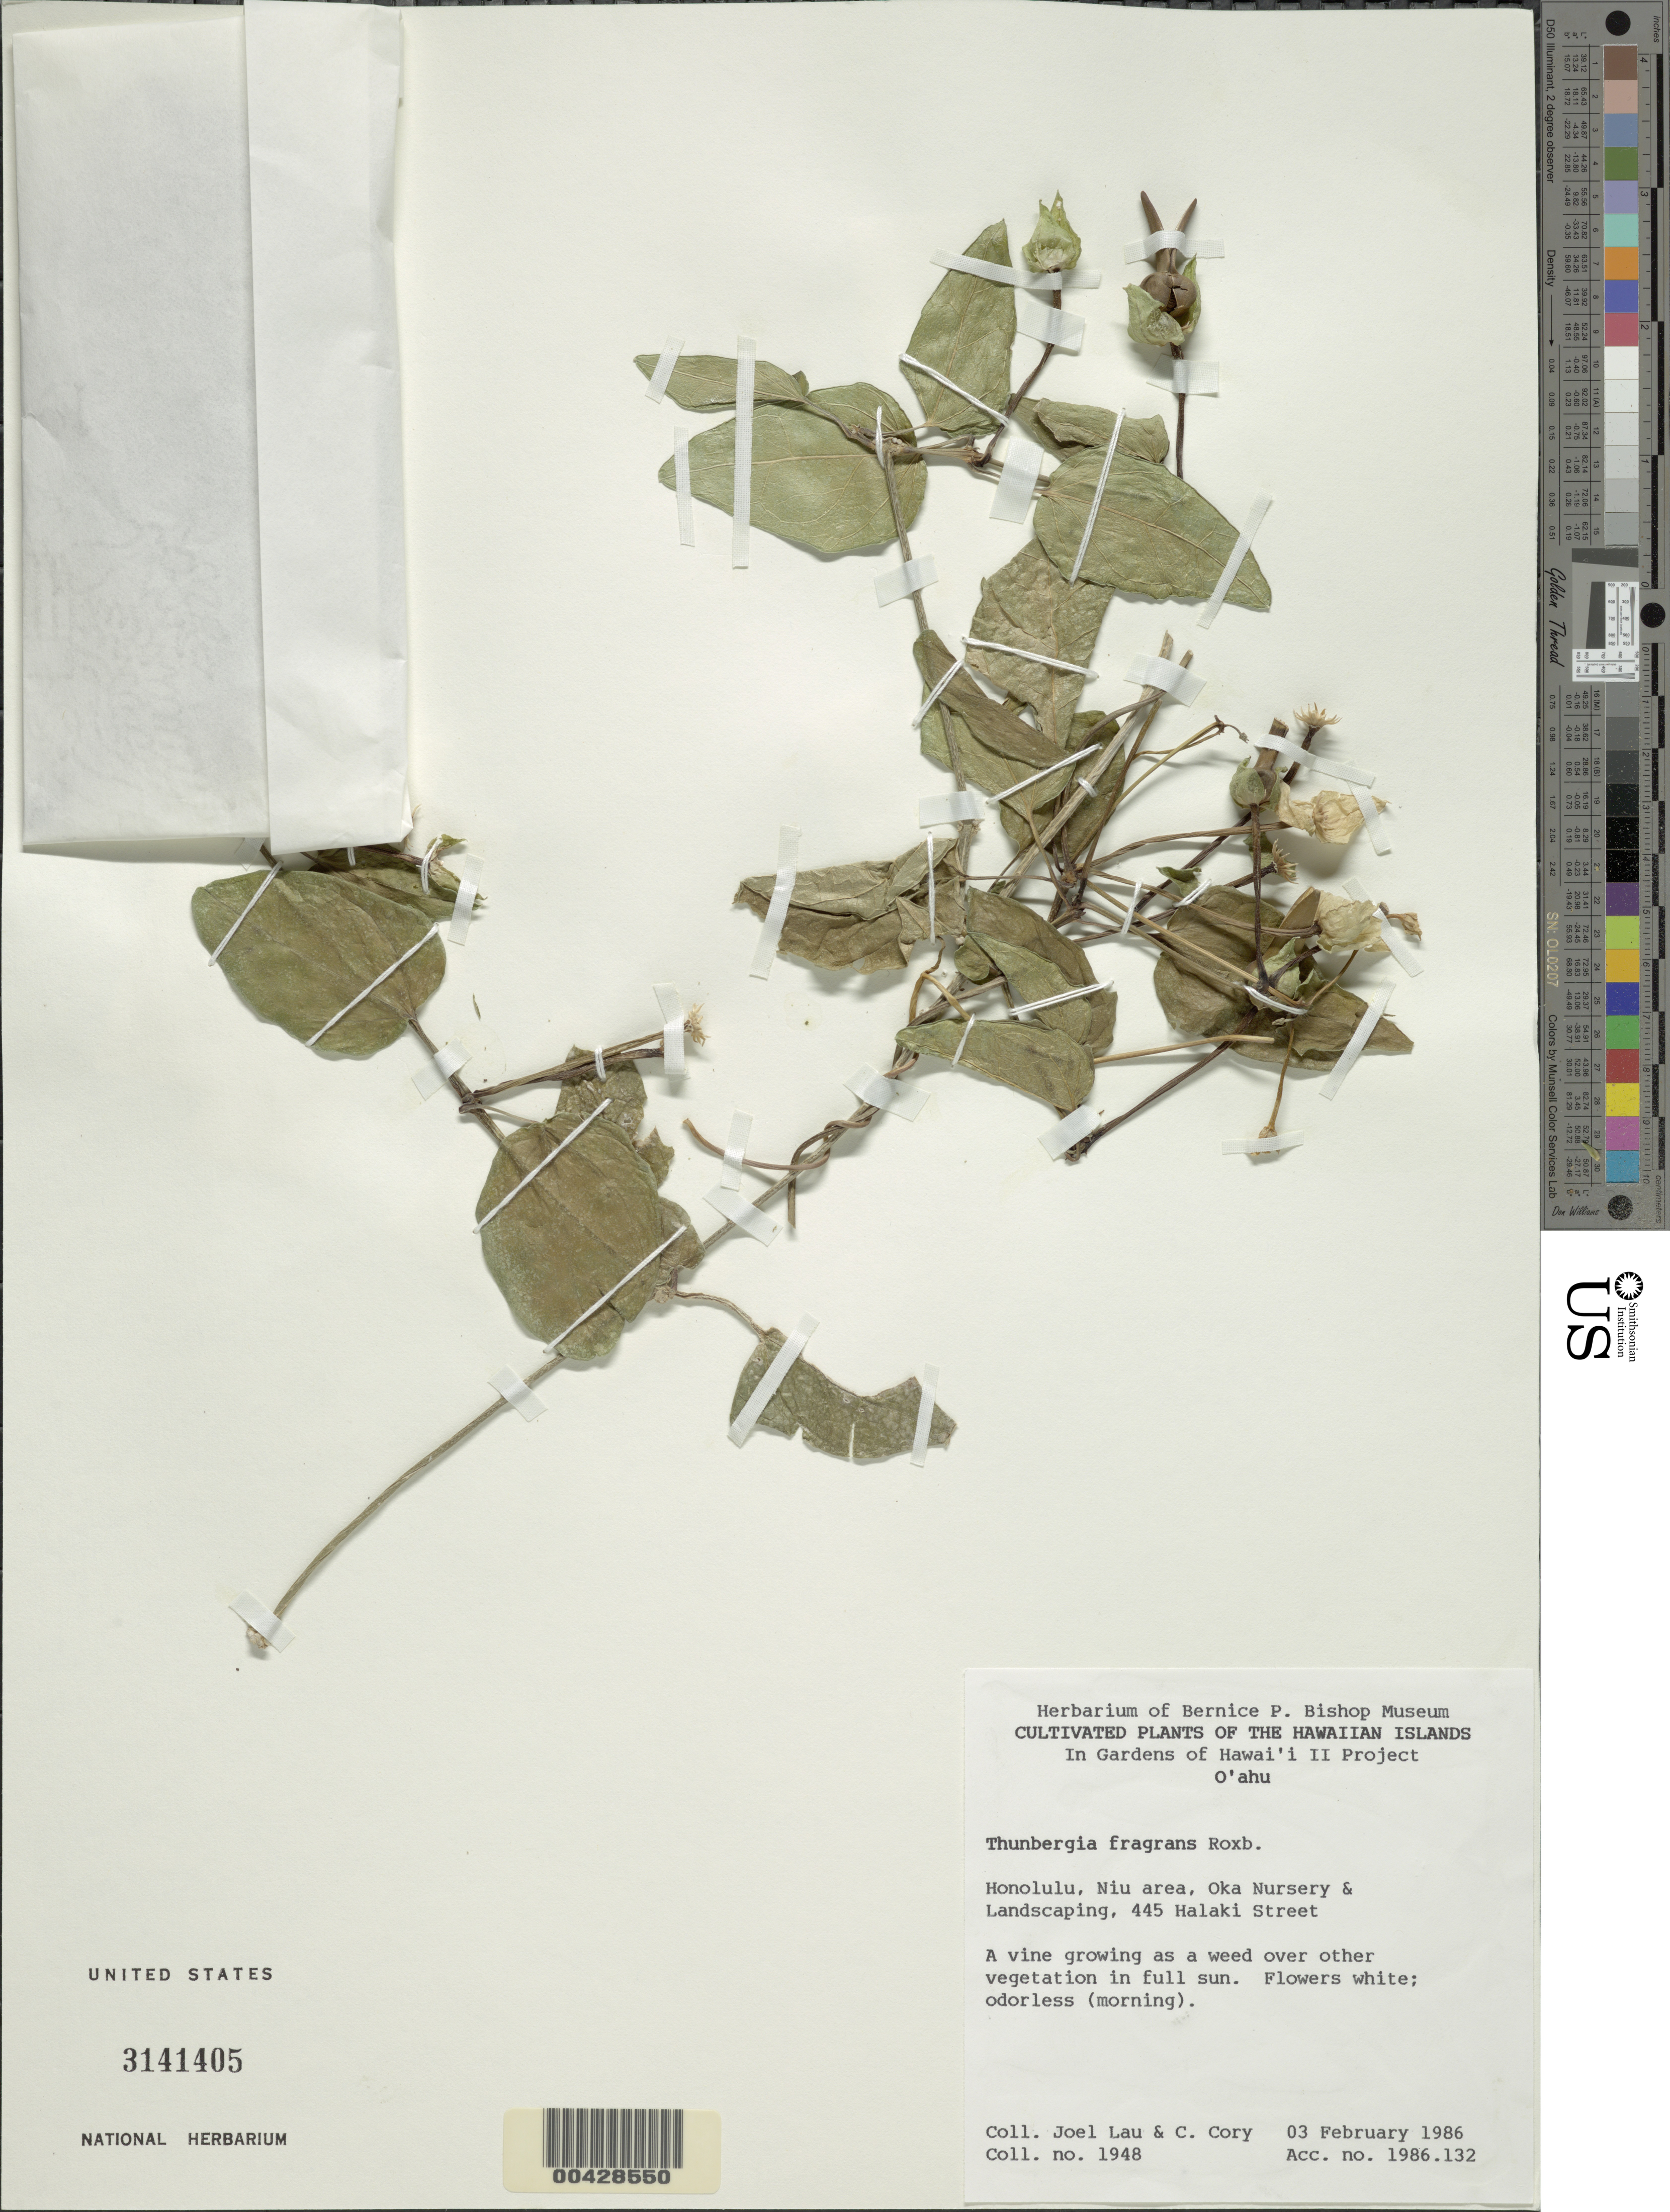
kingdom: Plantae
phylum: Tracheophyta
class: Magnoliopsida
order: Lamiales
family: Acanthaceae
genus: Thunbergia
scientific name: Thunbergia fragrans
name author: Roxb.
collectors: J. Lau & C. Cory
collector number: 1948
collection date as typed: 3 Feb 1986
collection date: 1986-02-03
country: United States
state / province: Hawaii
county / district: Honolulu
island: Oahu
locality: Honolulu, Niu area, Oka Nursery and Landscaping, 445 Halaki Street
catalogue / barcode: US 3141405